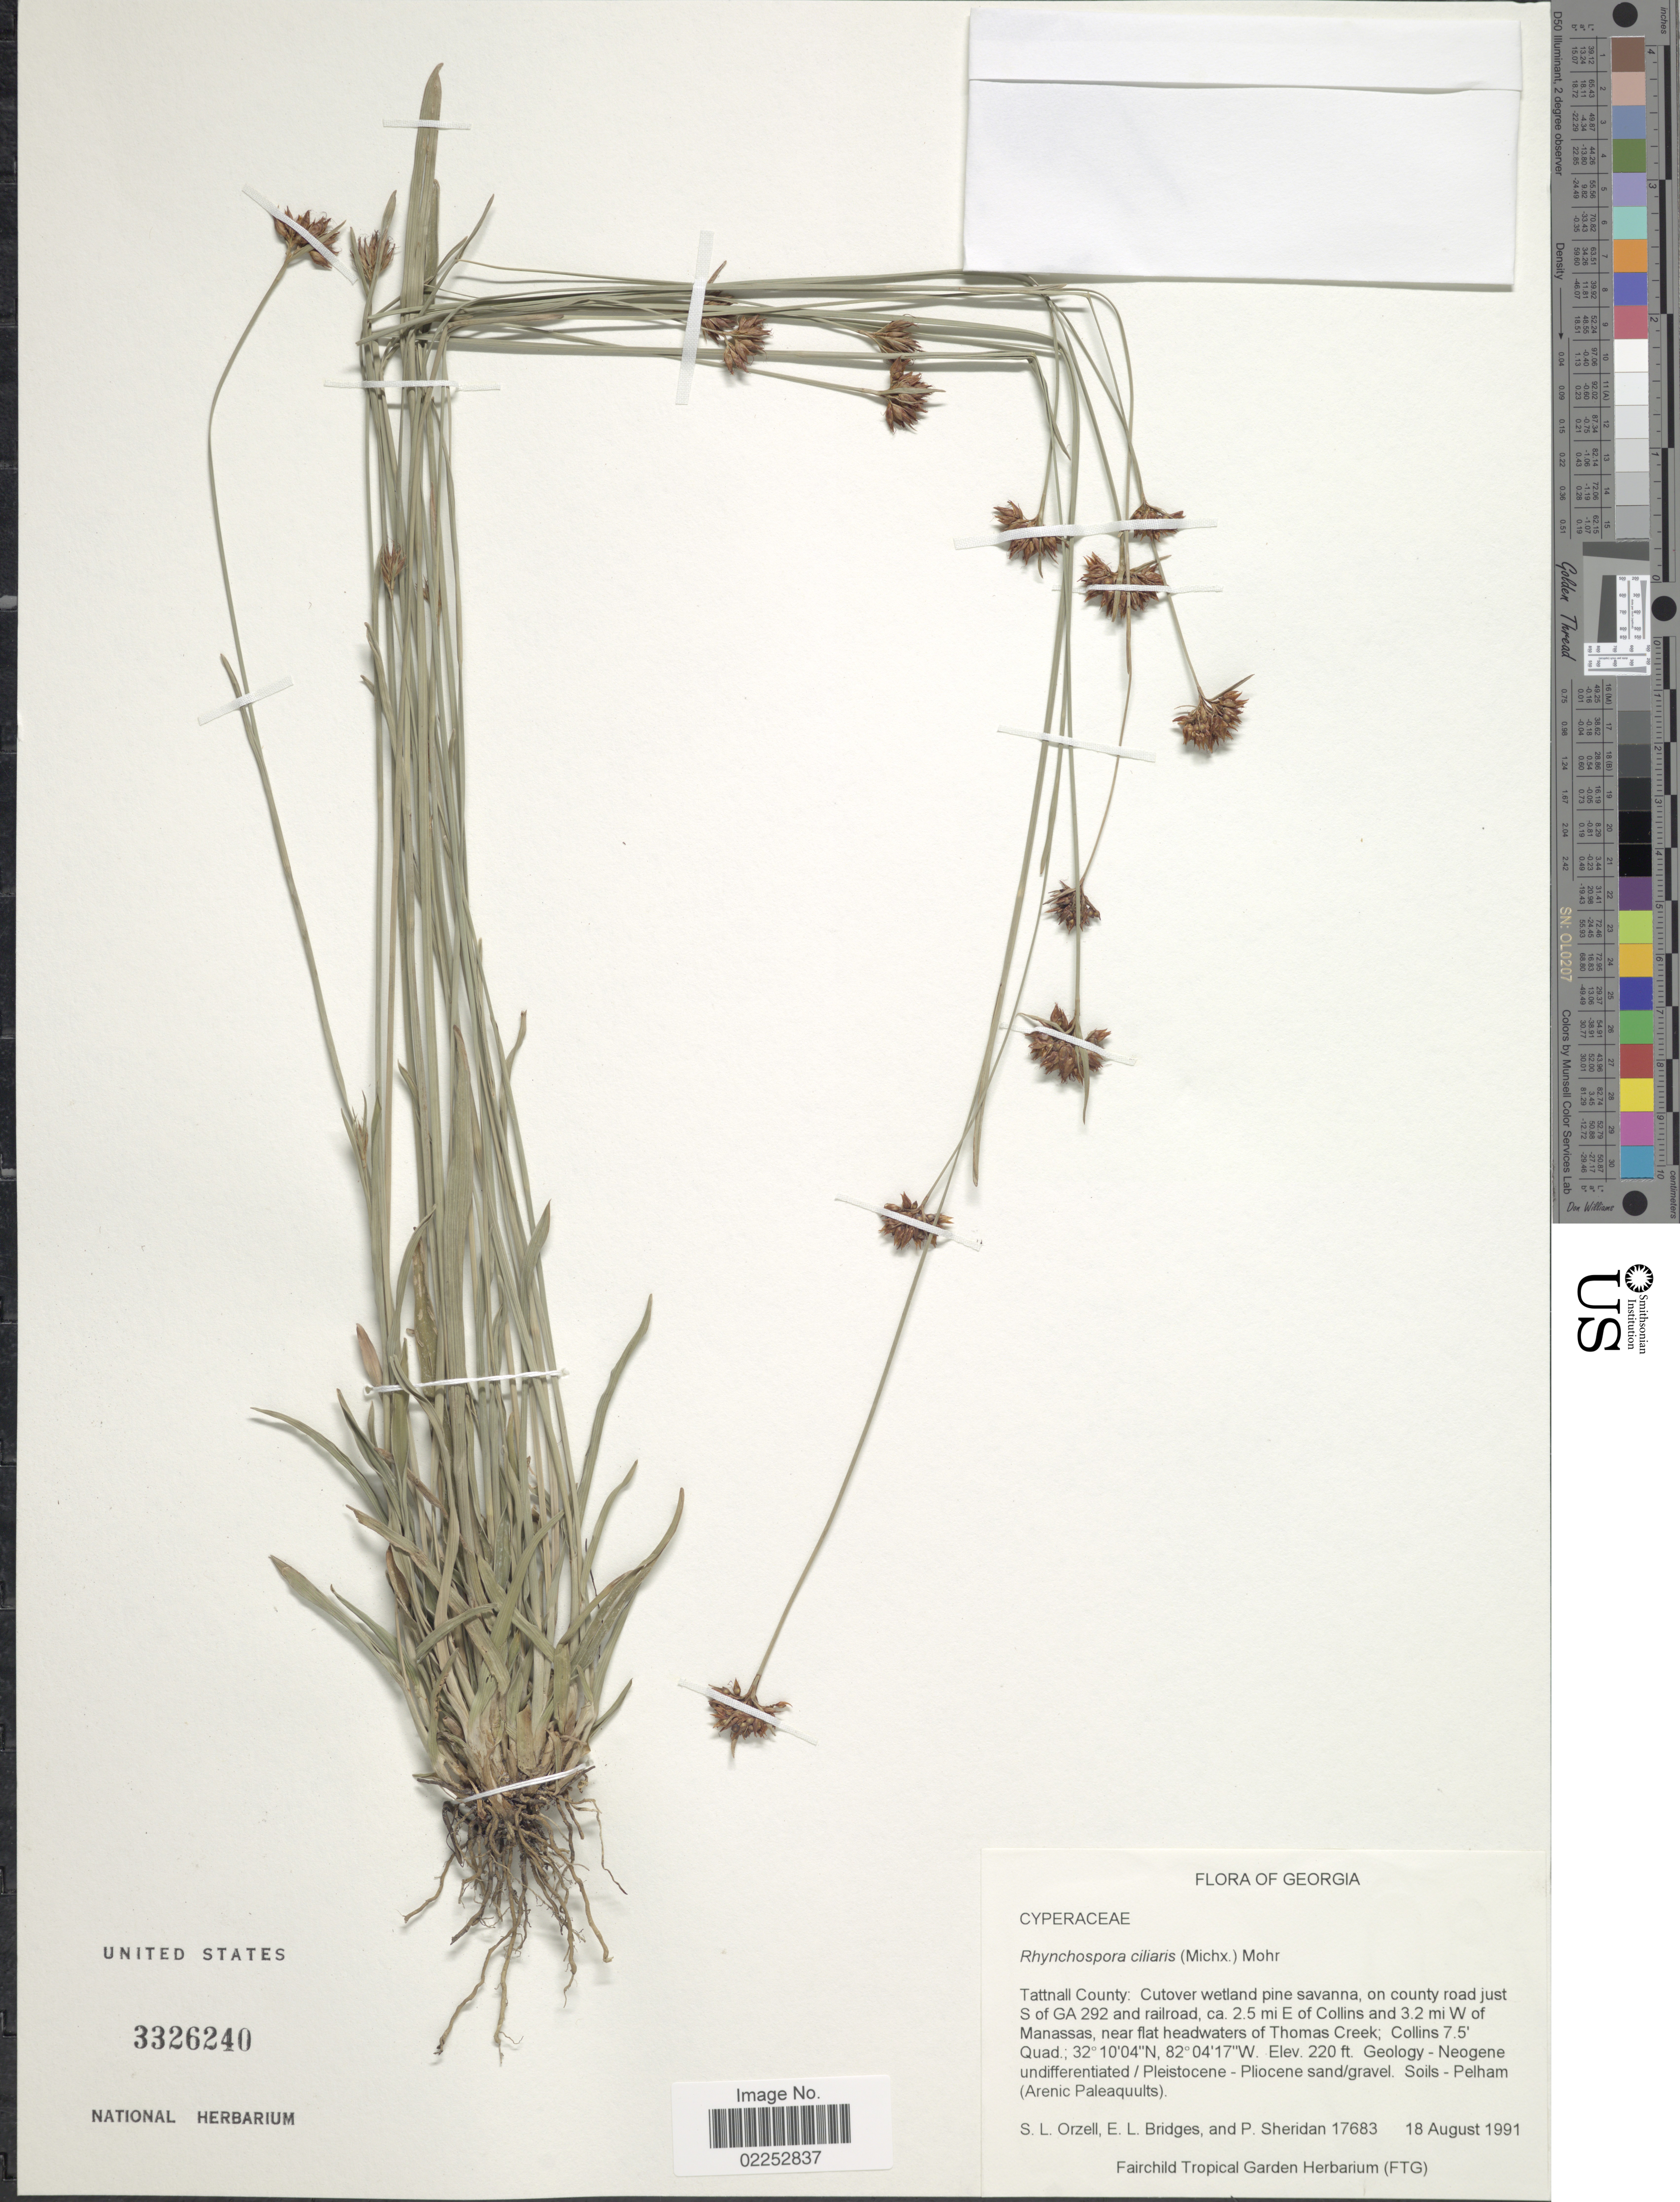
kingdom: Plantae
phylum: Tracheophyta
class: Liliopsida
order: Poales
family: Cyperaceae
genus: Rhynchospora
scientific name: Rhynchospora ciliaris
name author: (Michx.) C. Mohr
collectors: S. Orzell, E. Bridges & P. Sheridan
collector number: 17683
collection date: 1991-08-18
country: United States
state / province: Georgia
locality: Tattnall County: on county road just S of GA 292 and railroad, ca. 2.5 mi E of Collins and 3.2 mi W of Manassas, near headwaters of Thomas Creek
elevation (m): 67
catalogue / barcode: US 3326240